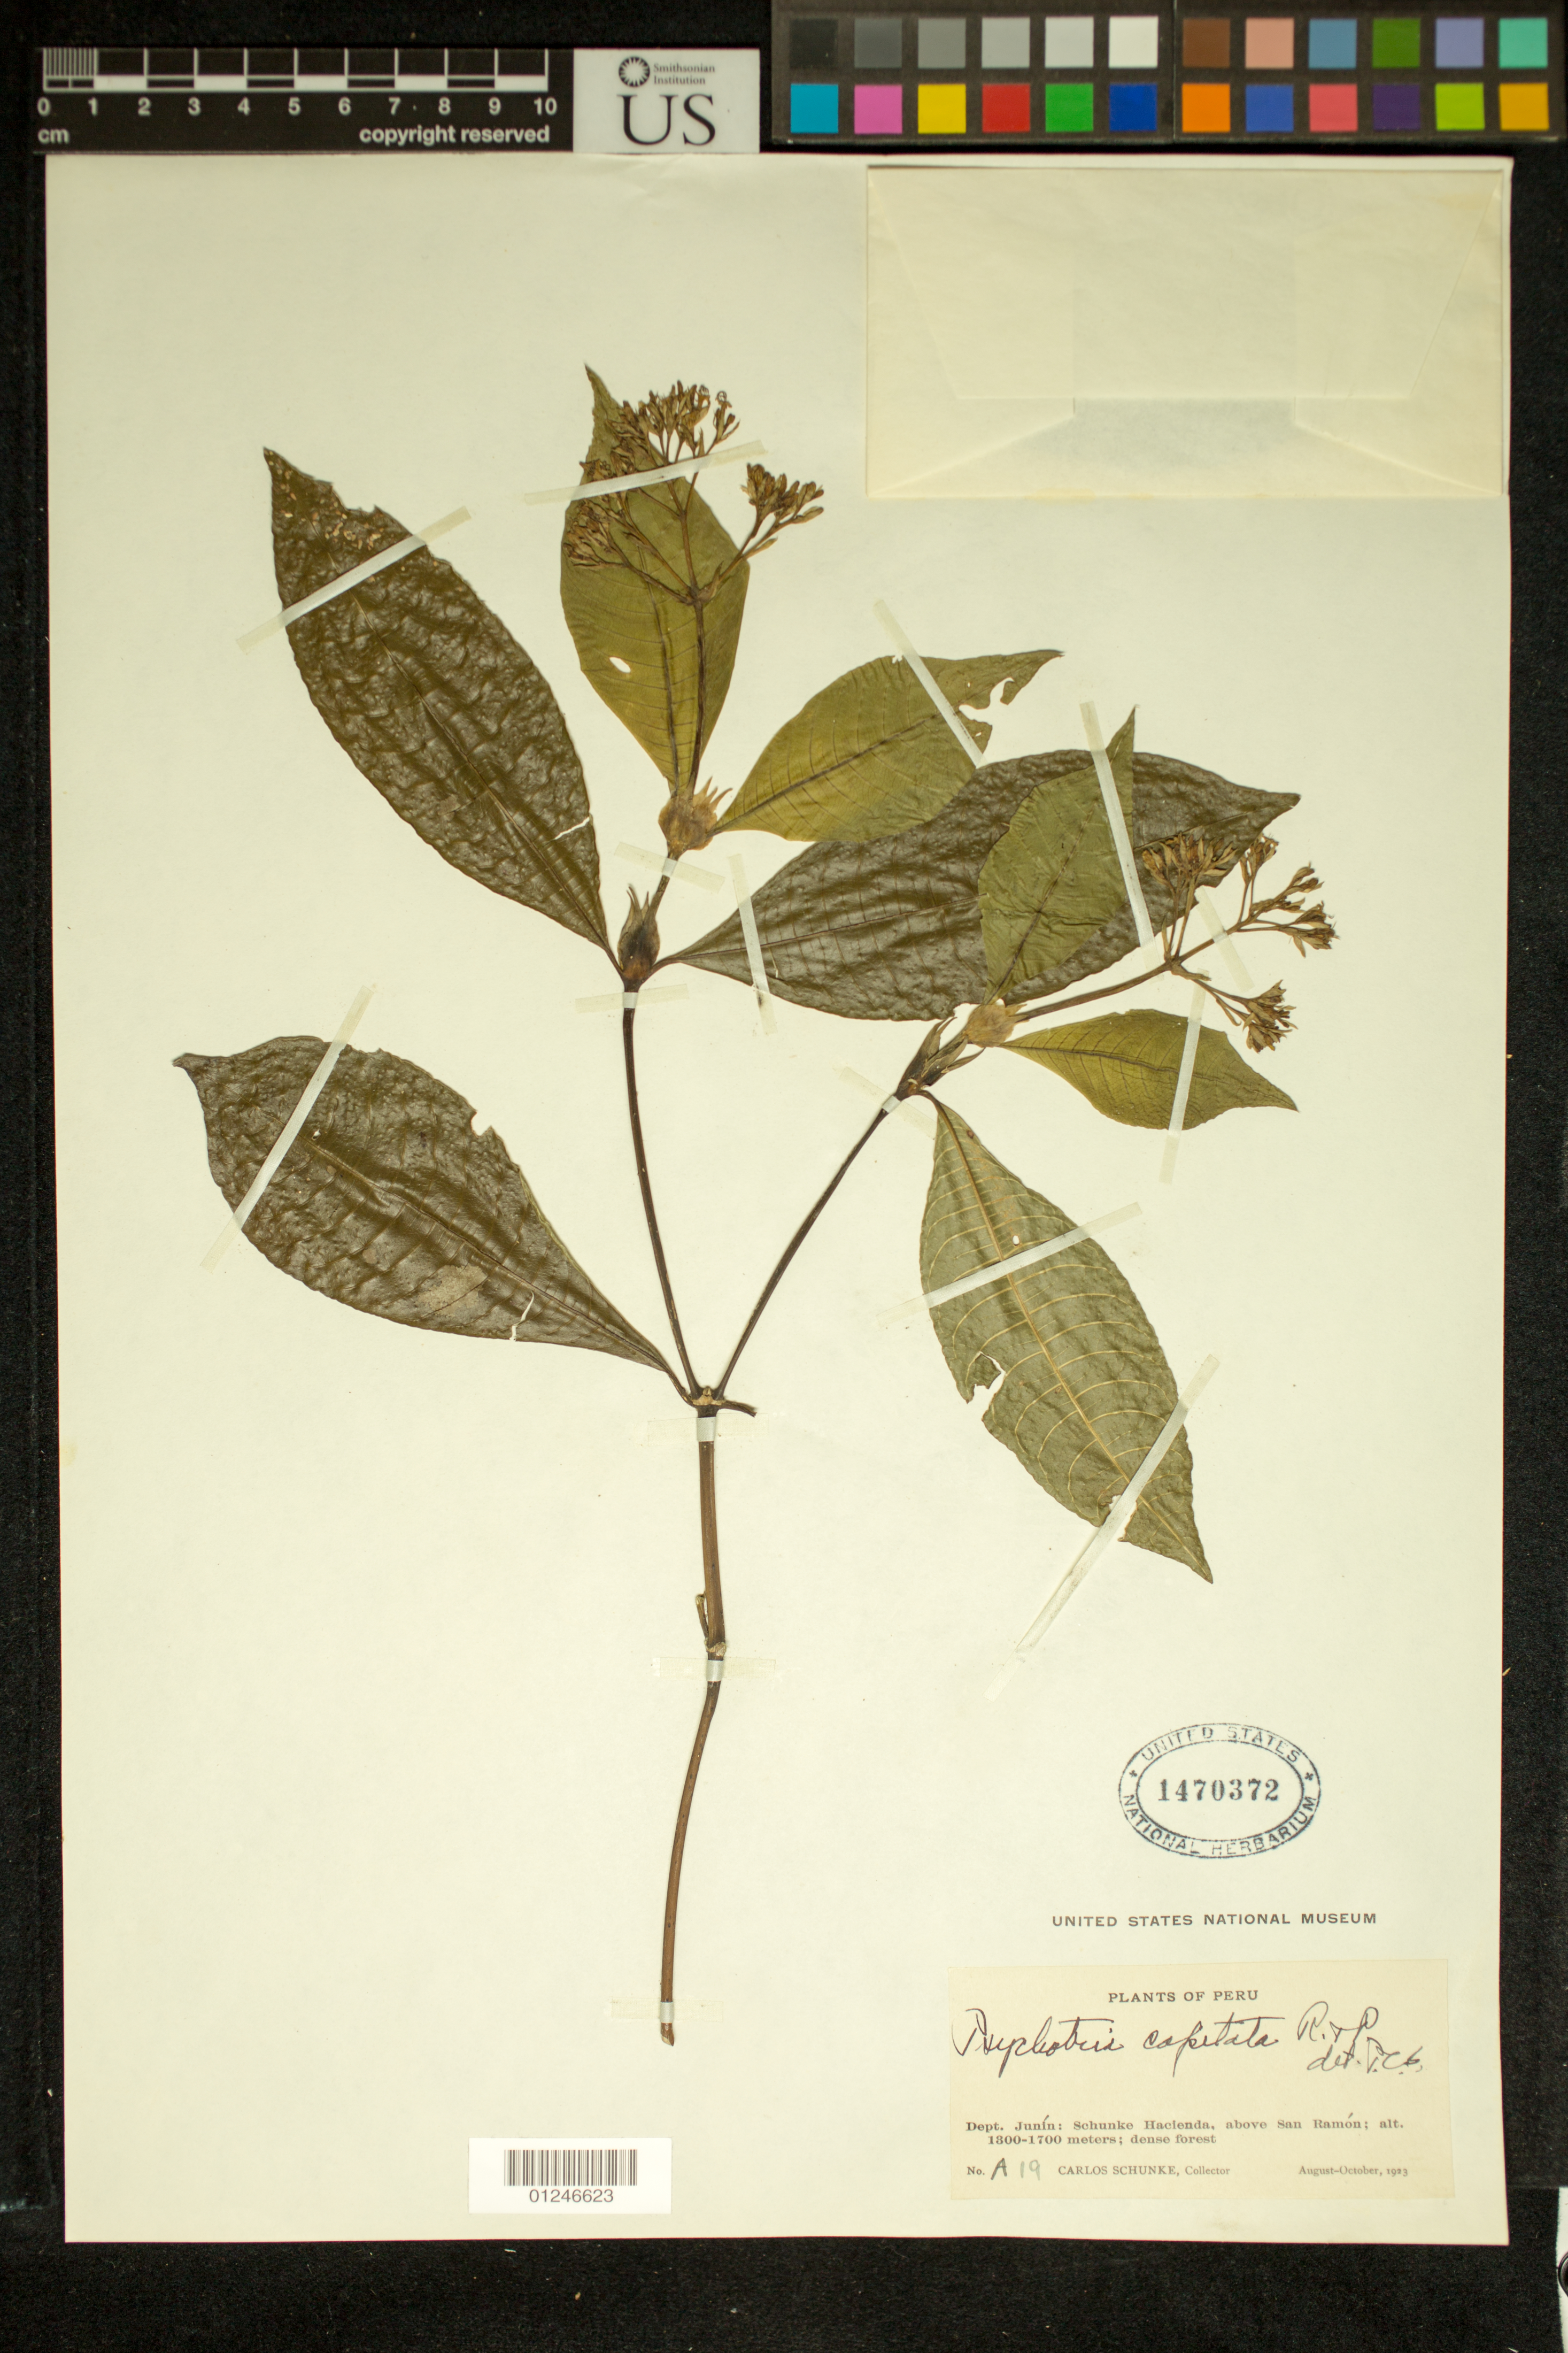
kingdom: Plantae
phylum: Tracheophyta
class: Magnoliopsida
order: Gentianales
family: Rubiaceae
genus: Psychotria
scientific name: Psychotria capitata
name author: Ruiz & Pav.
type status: Epitype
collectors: C. Schunke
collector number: A19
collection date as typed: Aug 1923 to -- Oct 1923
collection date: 1923-08/1923-10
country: Peru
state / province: Junín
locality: Above san ramon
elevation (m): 1300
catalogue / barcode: US 1470372